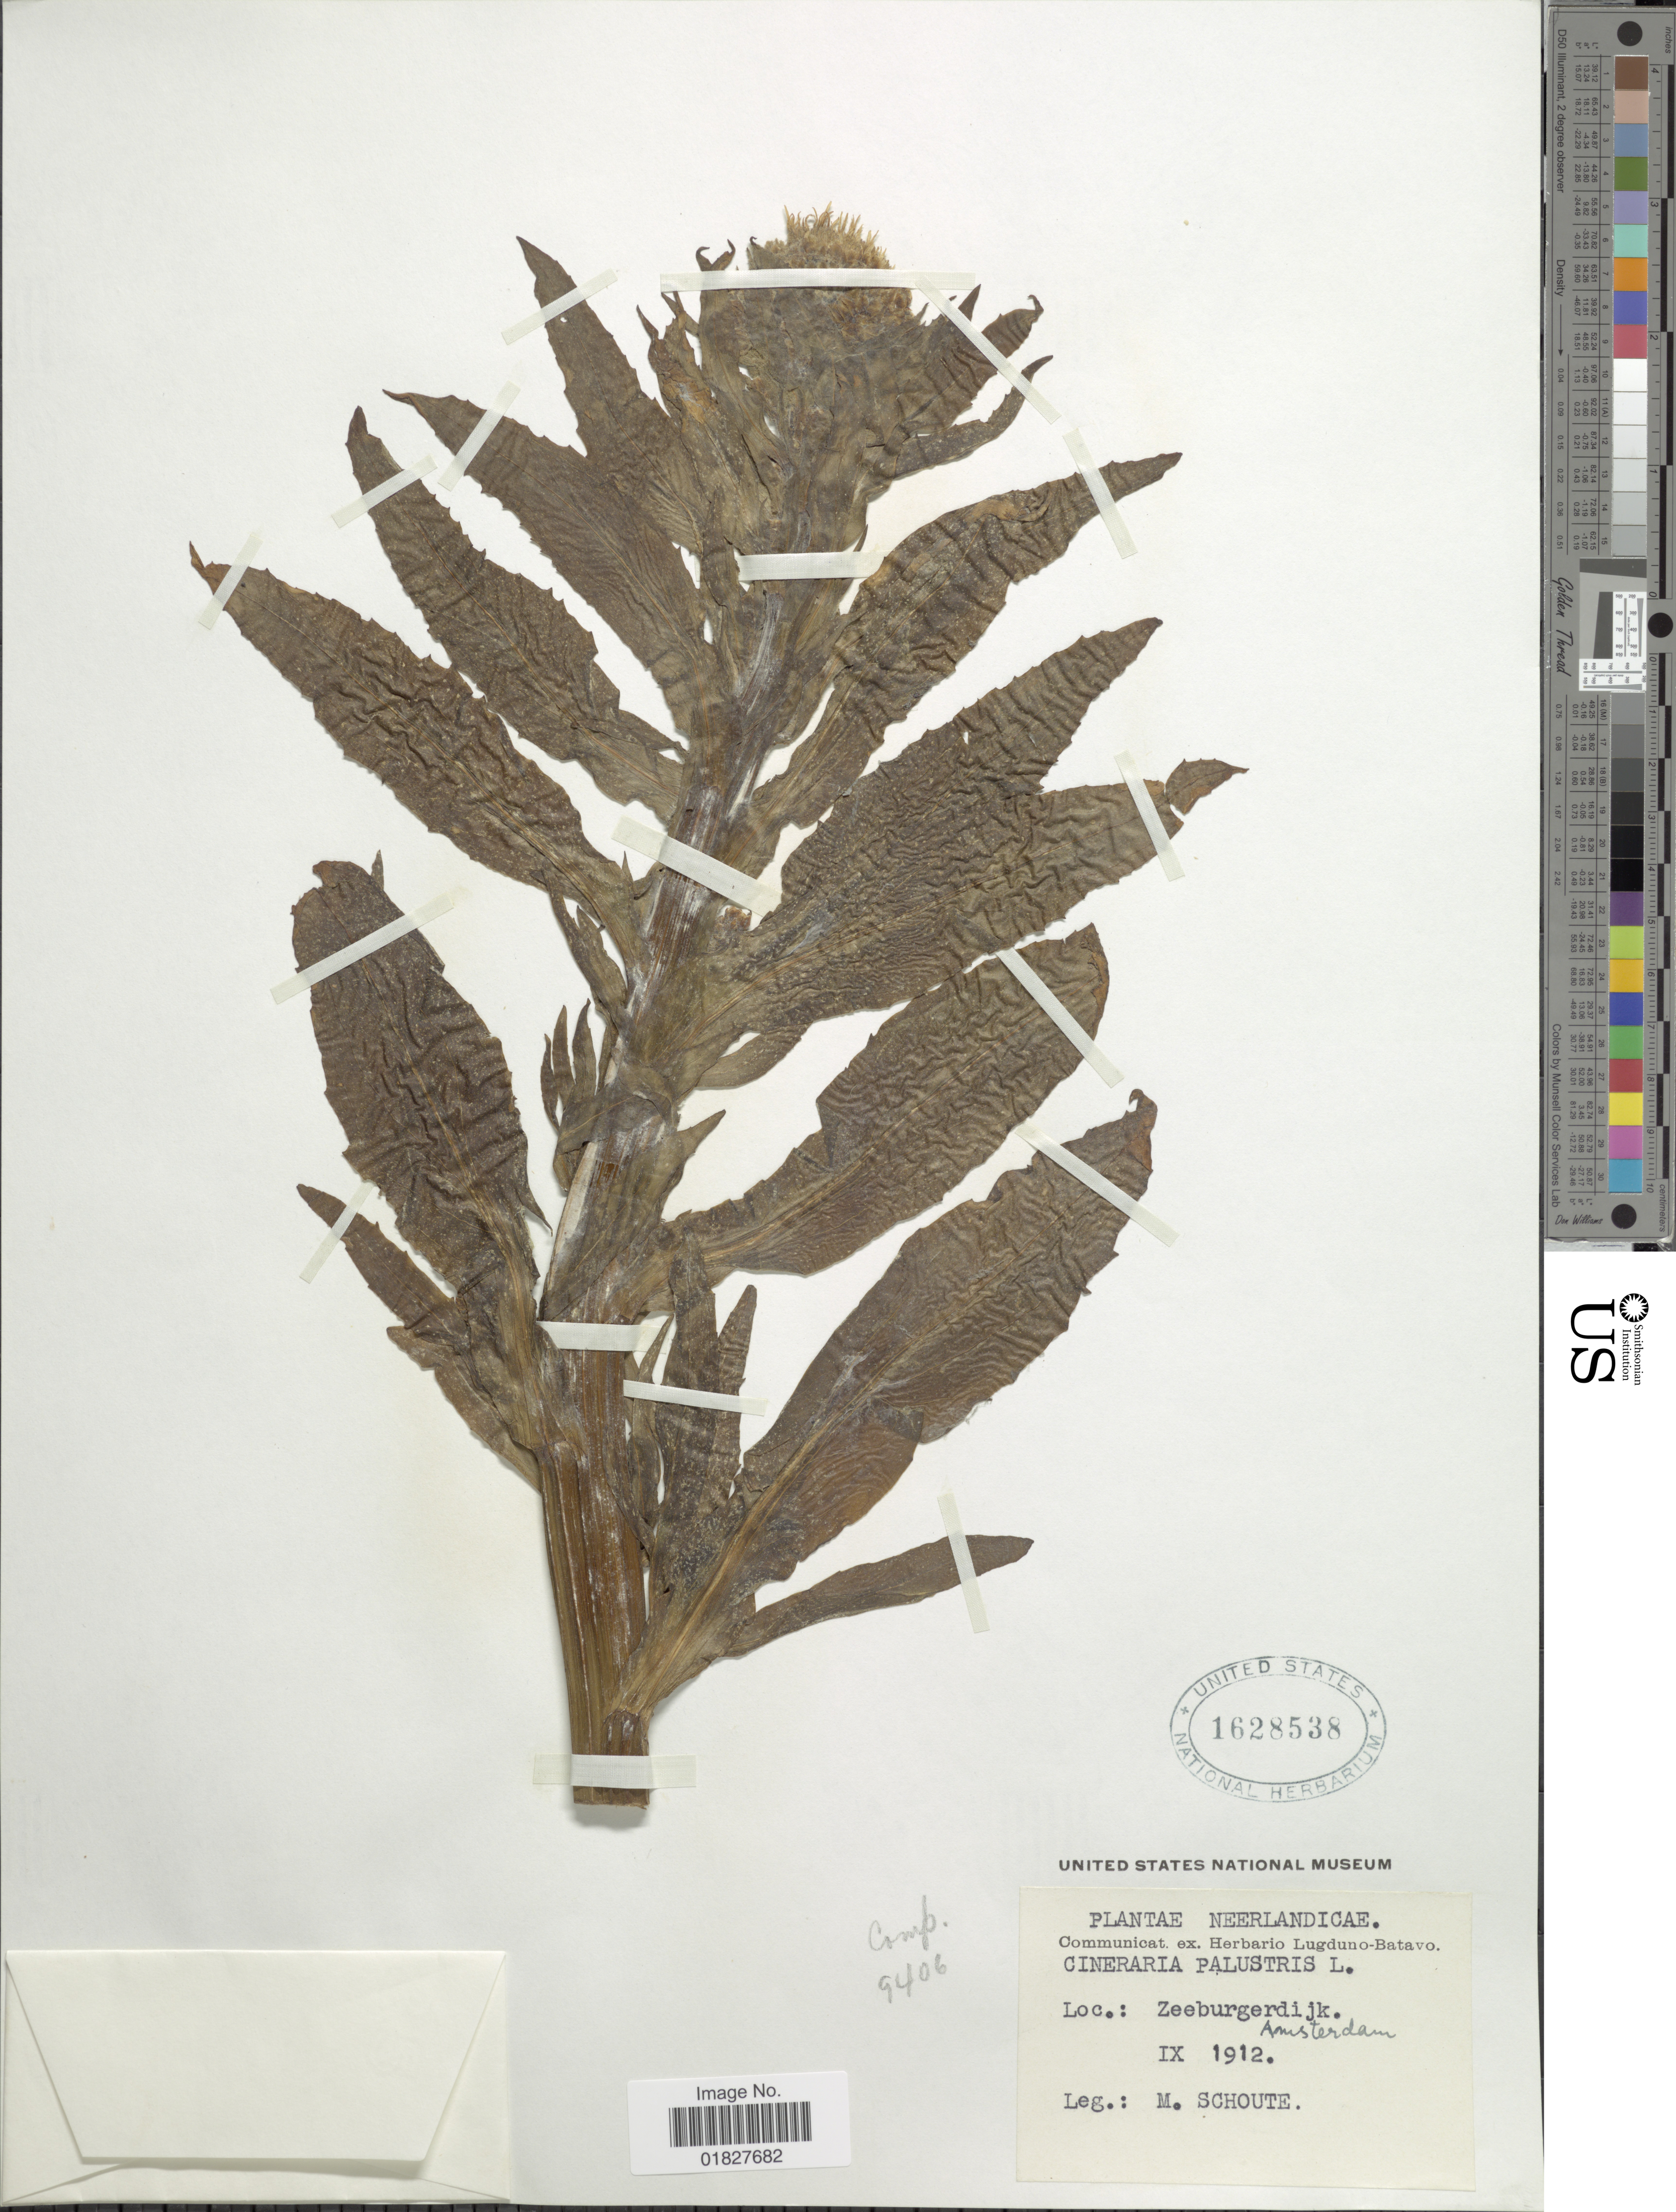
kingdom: Plantae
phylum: Tracheophyta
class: Magnoliopsida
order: Asterales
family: Asteraceae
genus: Cineraria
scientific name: Cineraria palustris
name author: (L.) L.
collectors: M. Schoute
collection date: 1912-09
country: Netherlands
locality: Nederlandicae, Zeeburgerdijk, Amsterdam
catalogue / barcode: US 1628538